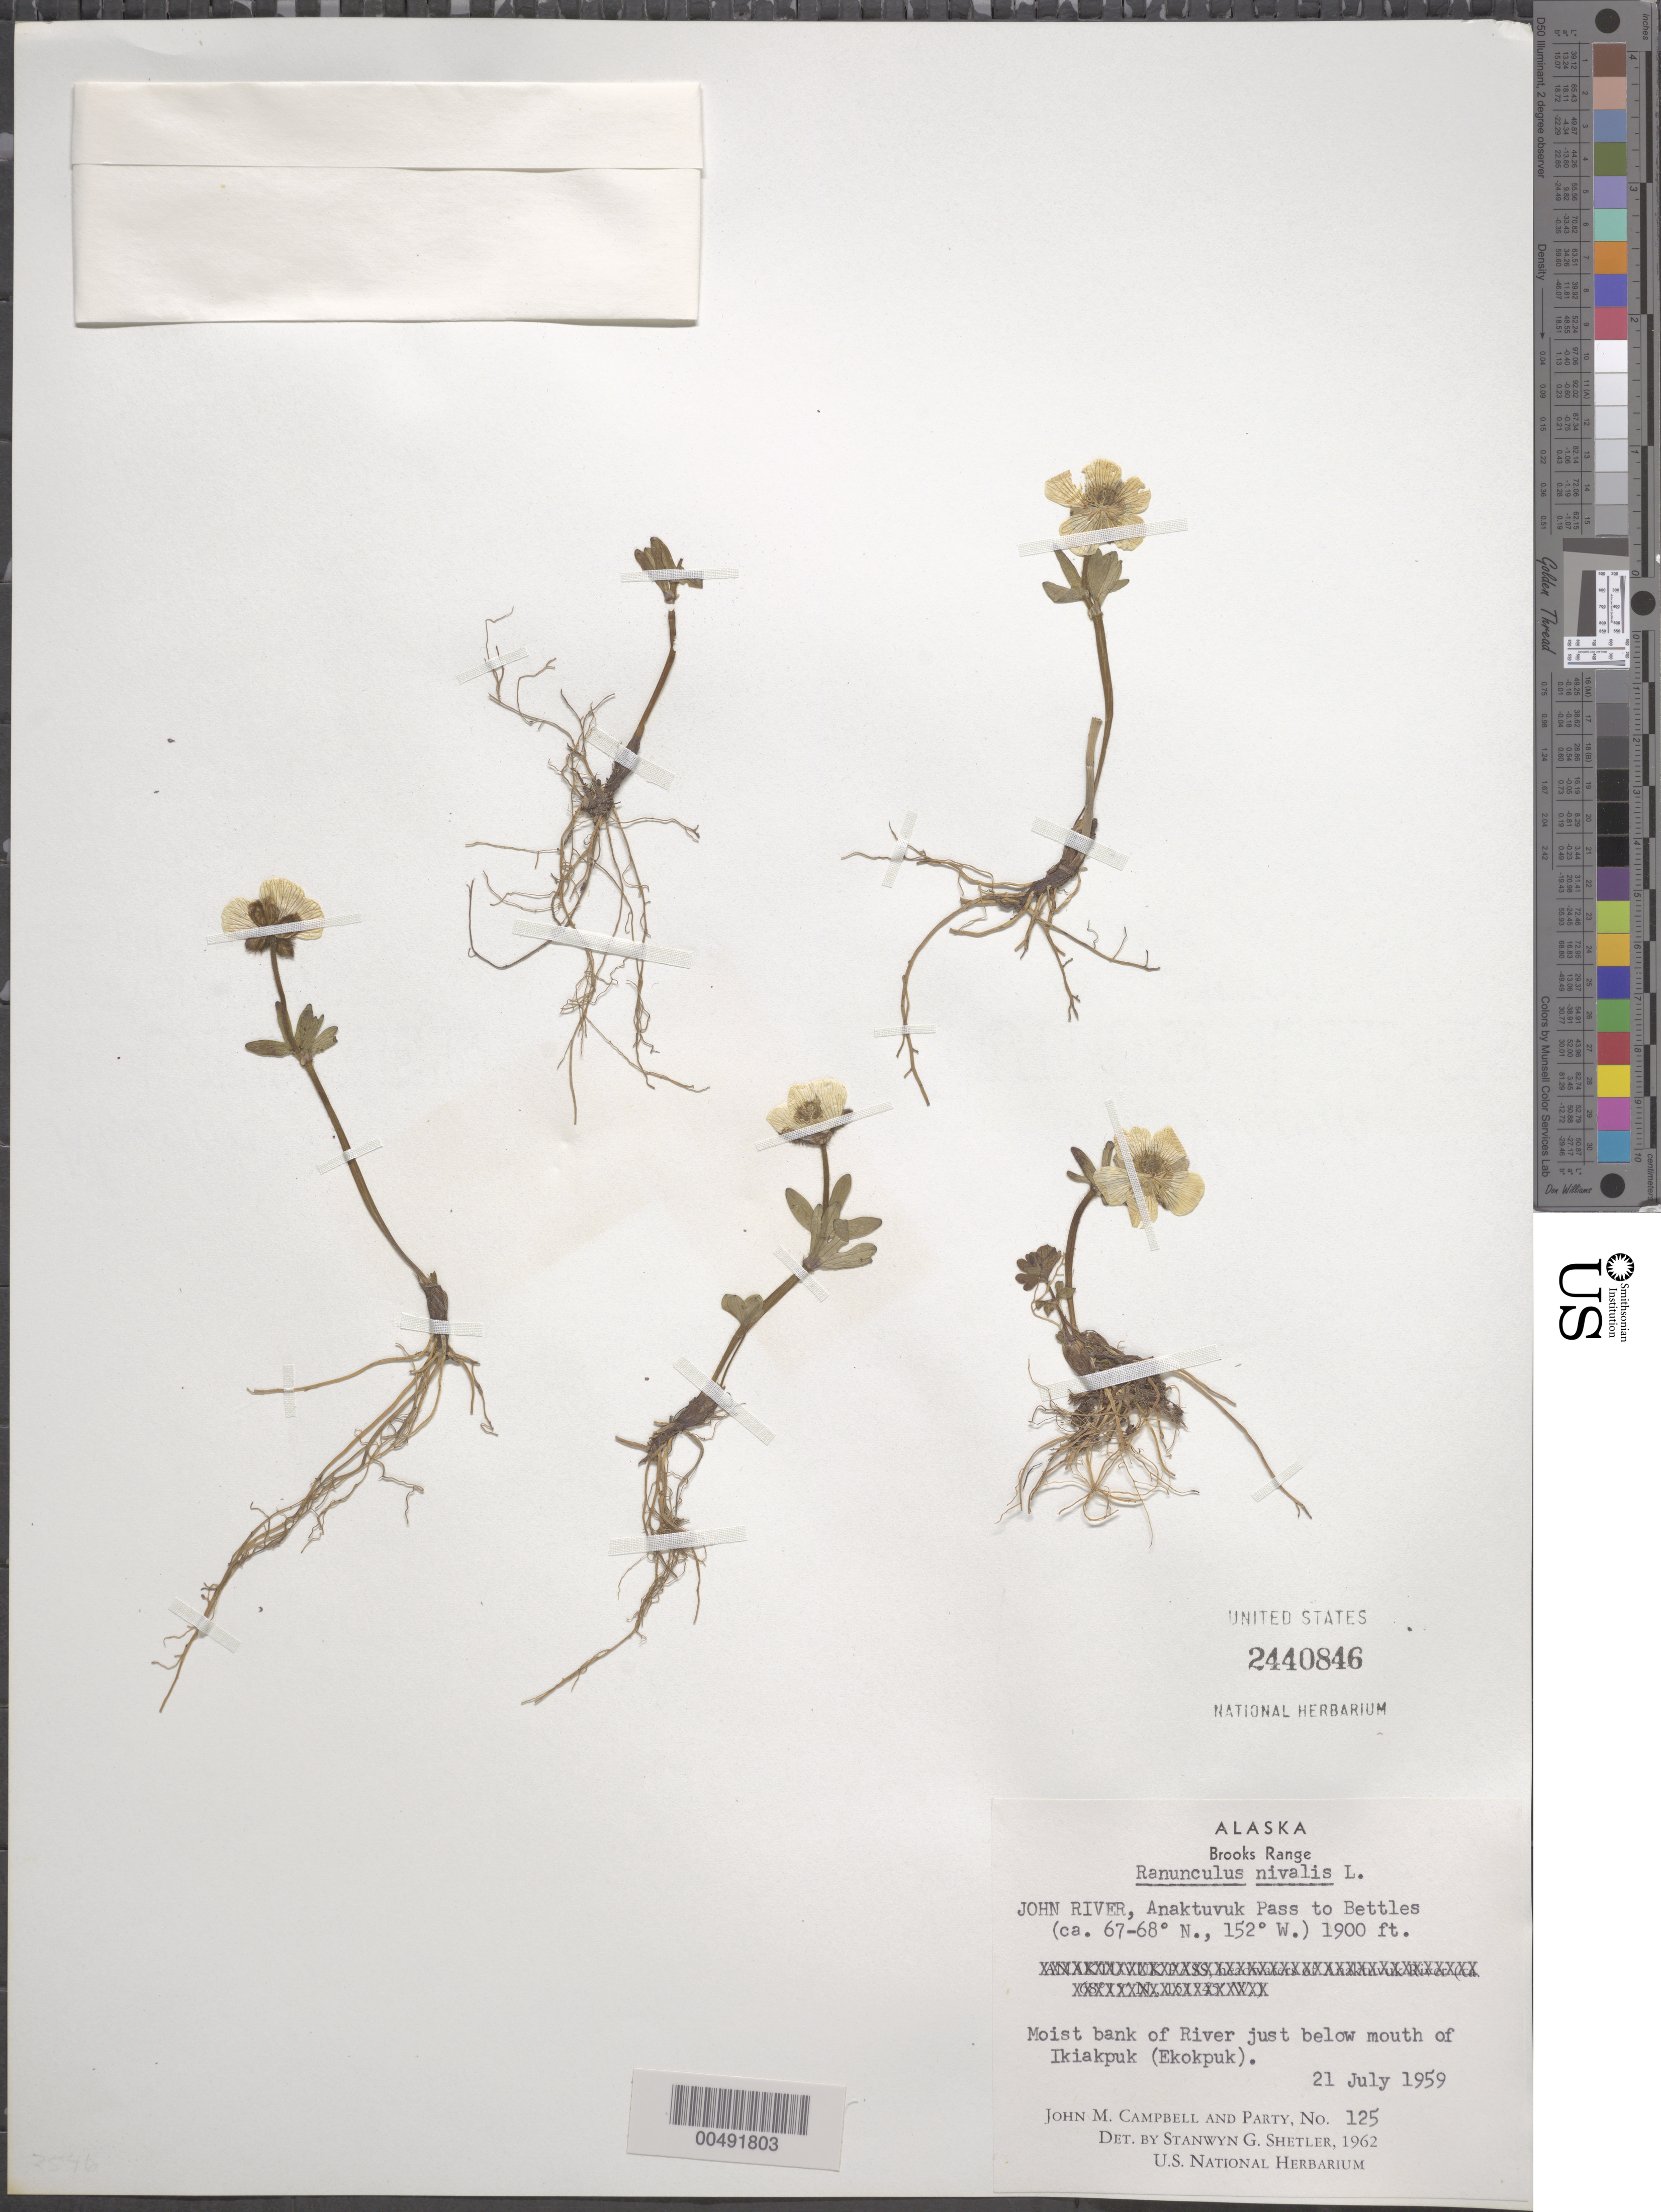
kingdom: Plantae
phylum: Tracheophyta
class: Magnoliopsida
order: Ranunculales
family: Ranunculaceae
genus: Ranunculus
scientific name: Ranunculus nivalis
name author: L.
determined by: Shetler, Stanwyn G., (US), NMNH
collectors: J. M. Campbell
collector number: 125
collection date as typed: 21 Jul 1959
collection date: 1959-07-21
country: United States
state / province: Alaska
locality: Brooks Range, John River, Anaktuvuk Pass to Bettles, just below mouth of Ikiakpuk (Ekokpuk) (lat/long recorded as: lat=::: long=152:0:0:W)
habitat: moist bank of river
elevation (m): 579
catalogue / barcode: US 2440846